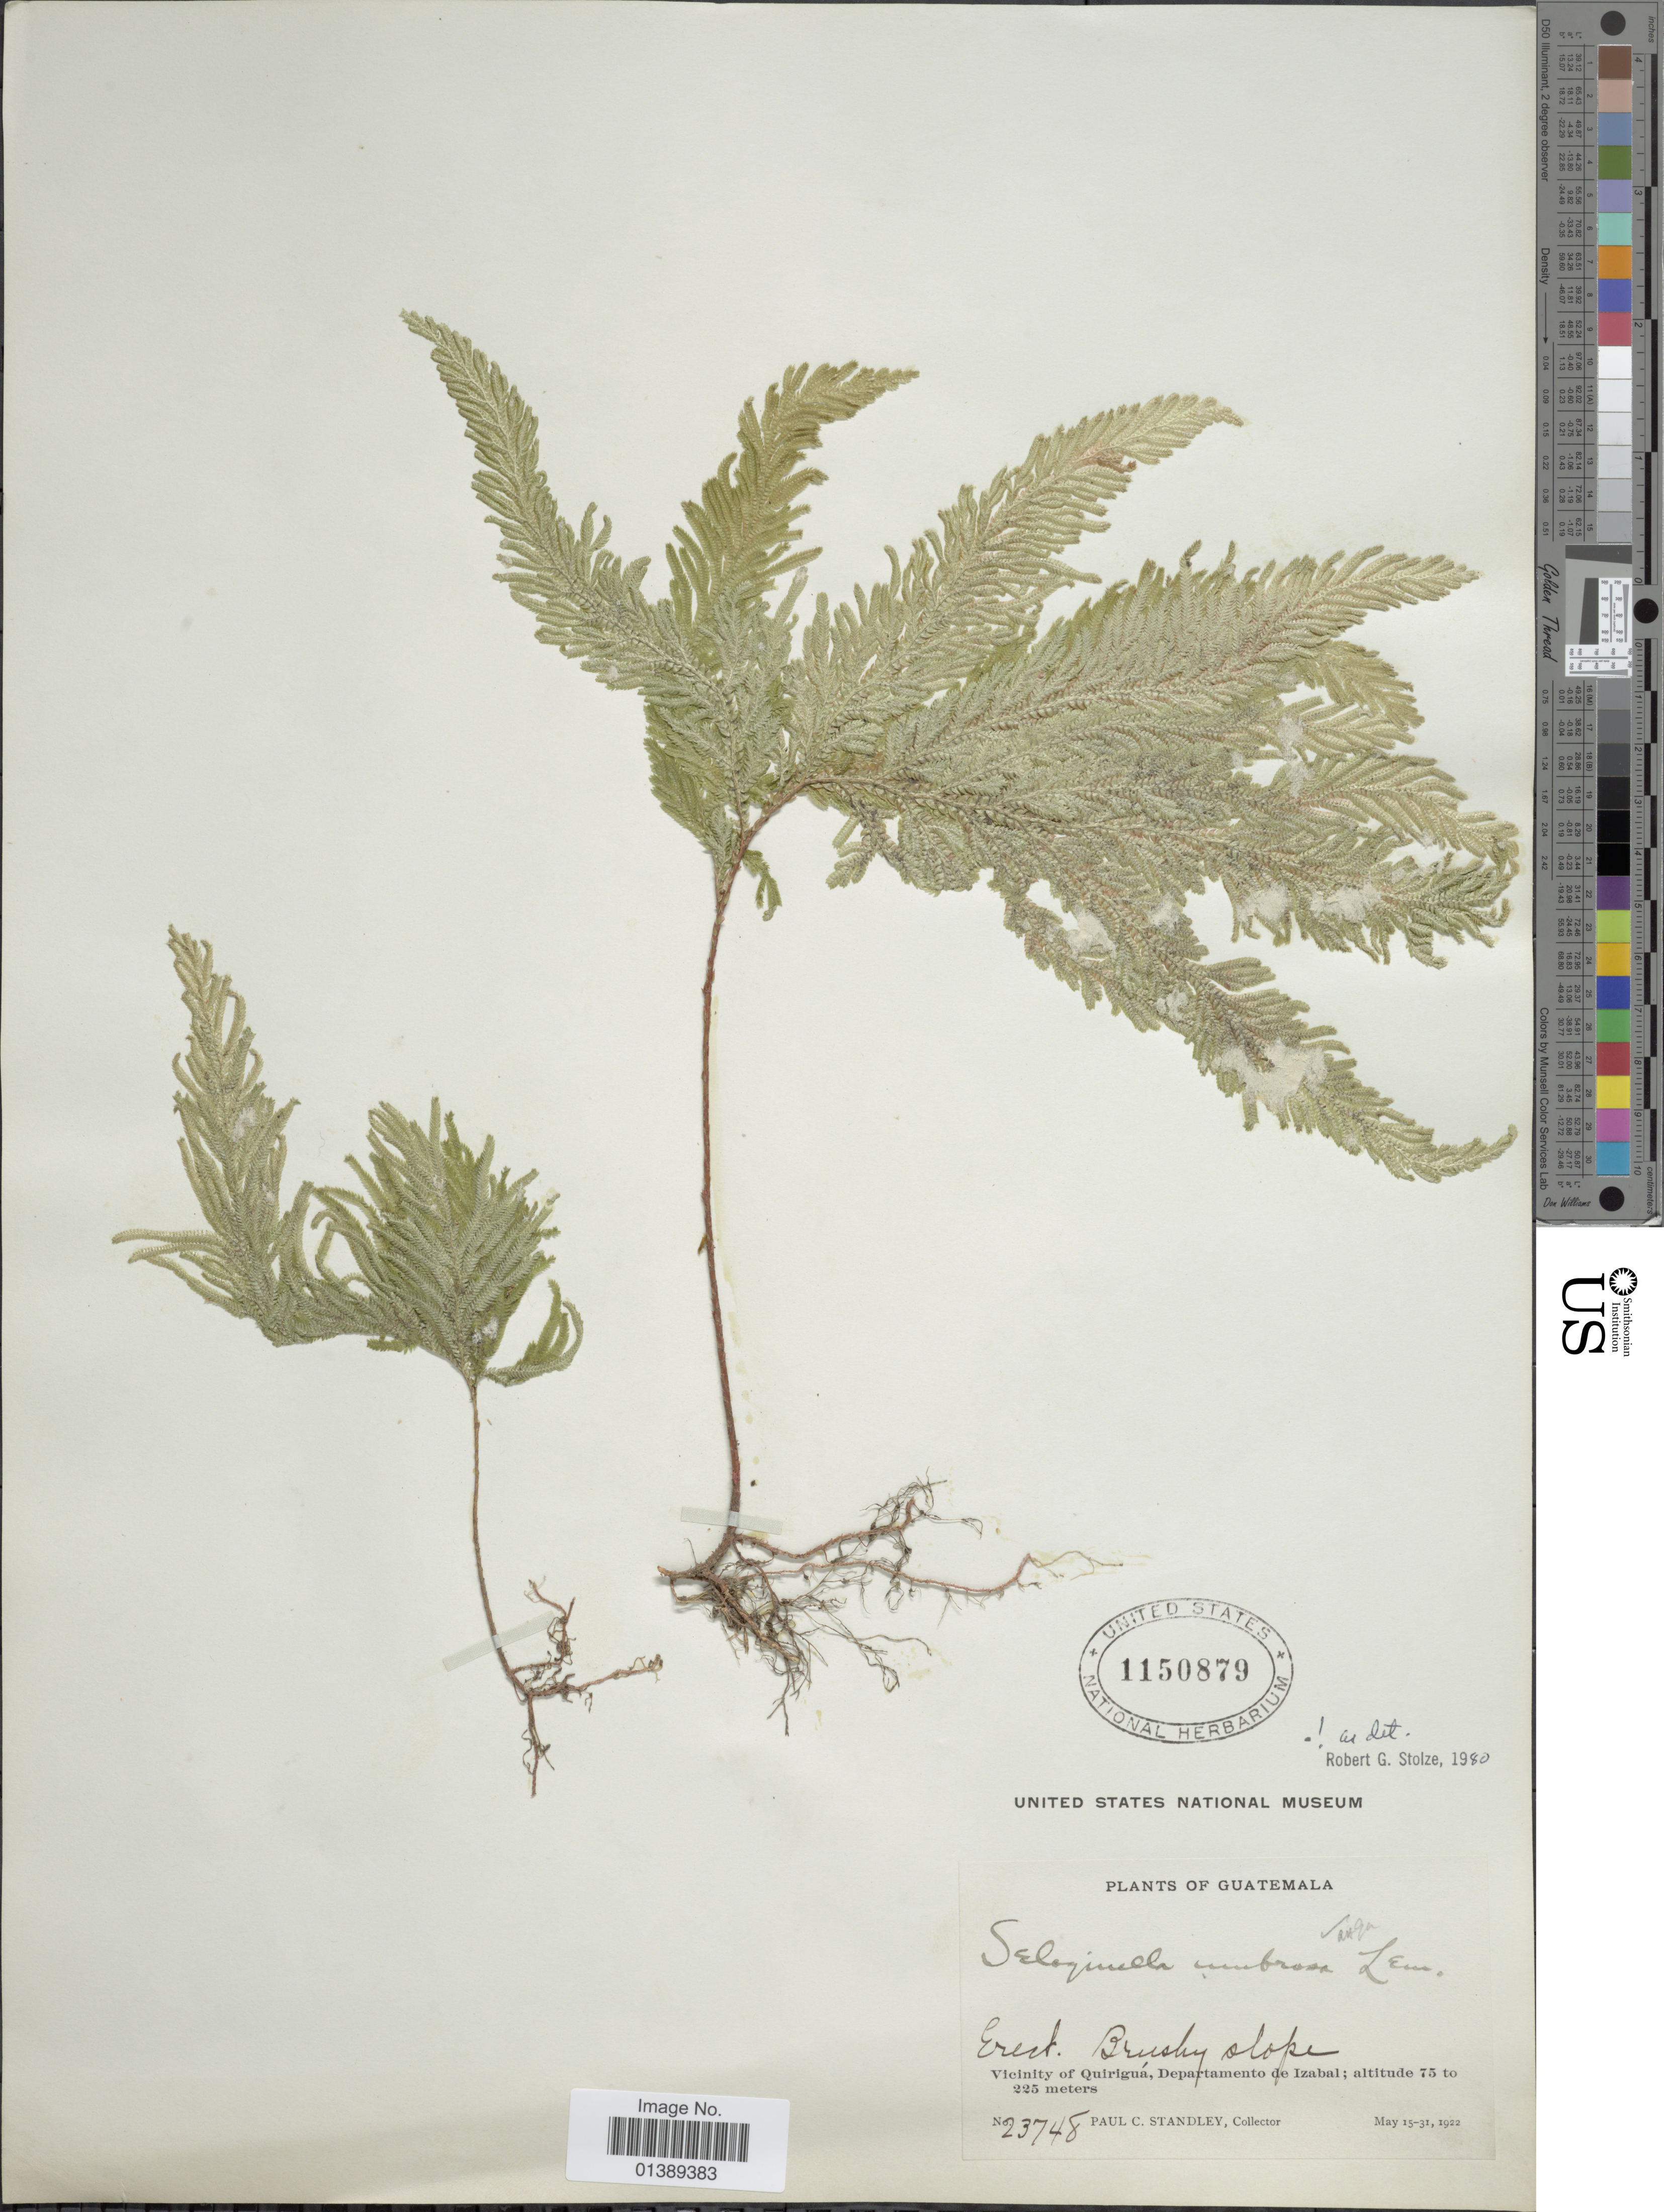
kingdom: Plantae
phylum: Tracheophyta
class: Lycopodiopsida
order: Selaginellales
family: Selaginellaceae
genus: Selaginella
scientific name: Selaginella umbrosa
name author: Lem. ex Hieron.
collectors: P. C. Standley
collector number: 23748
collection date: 1922-05-15/1922-05-31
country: Guatemala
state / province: Izabal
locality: Vicinity of Quiriguá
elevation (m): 75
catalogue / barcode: US 1150879